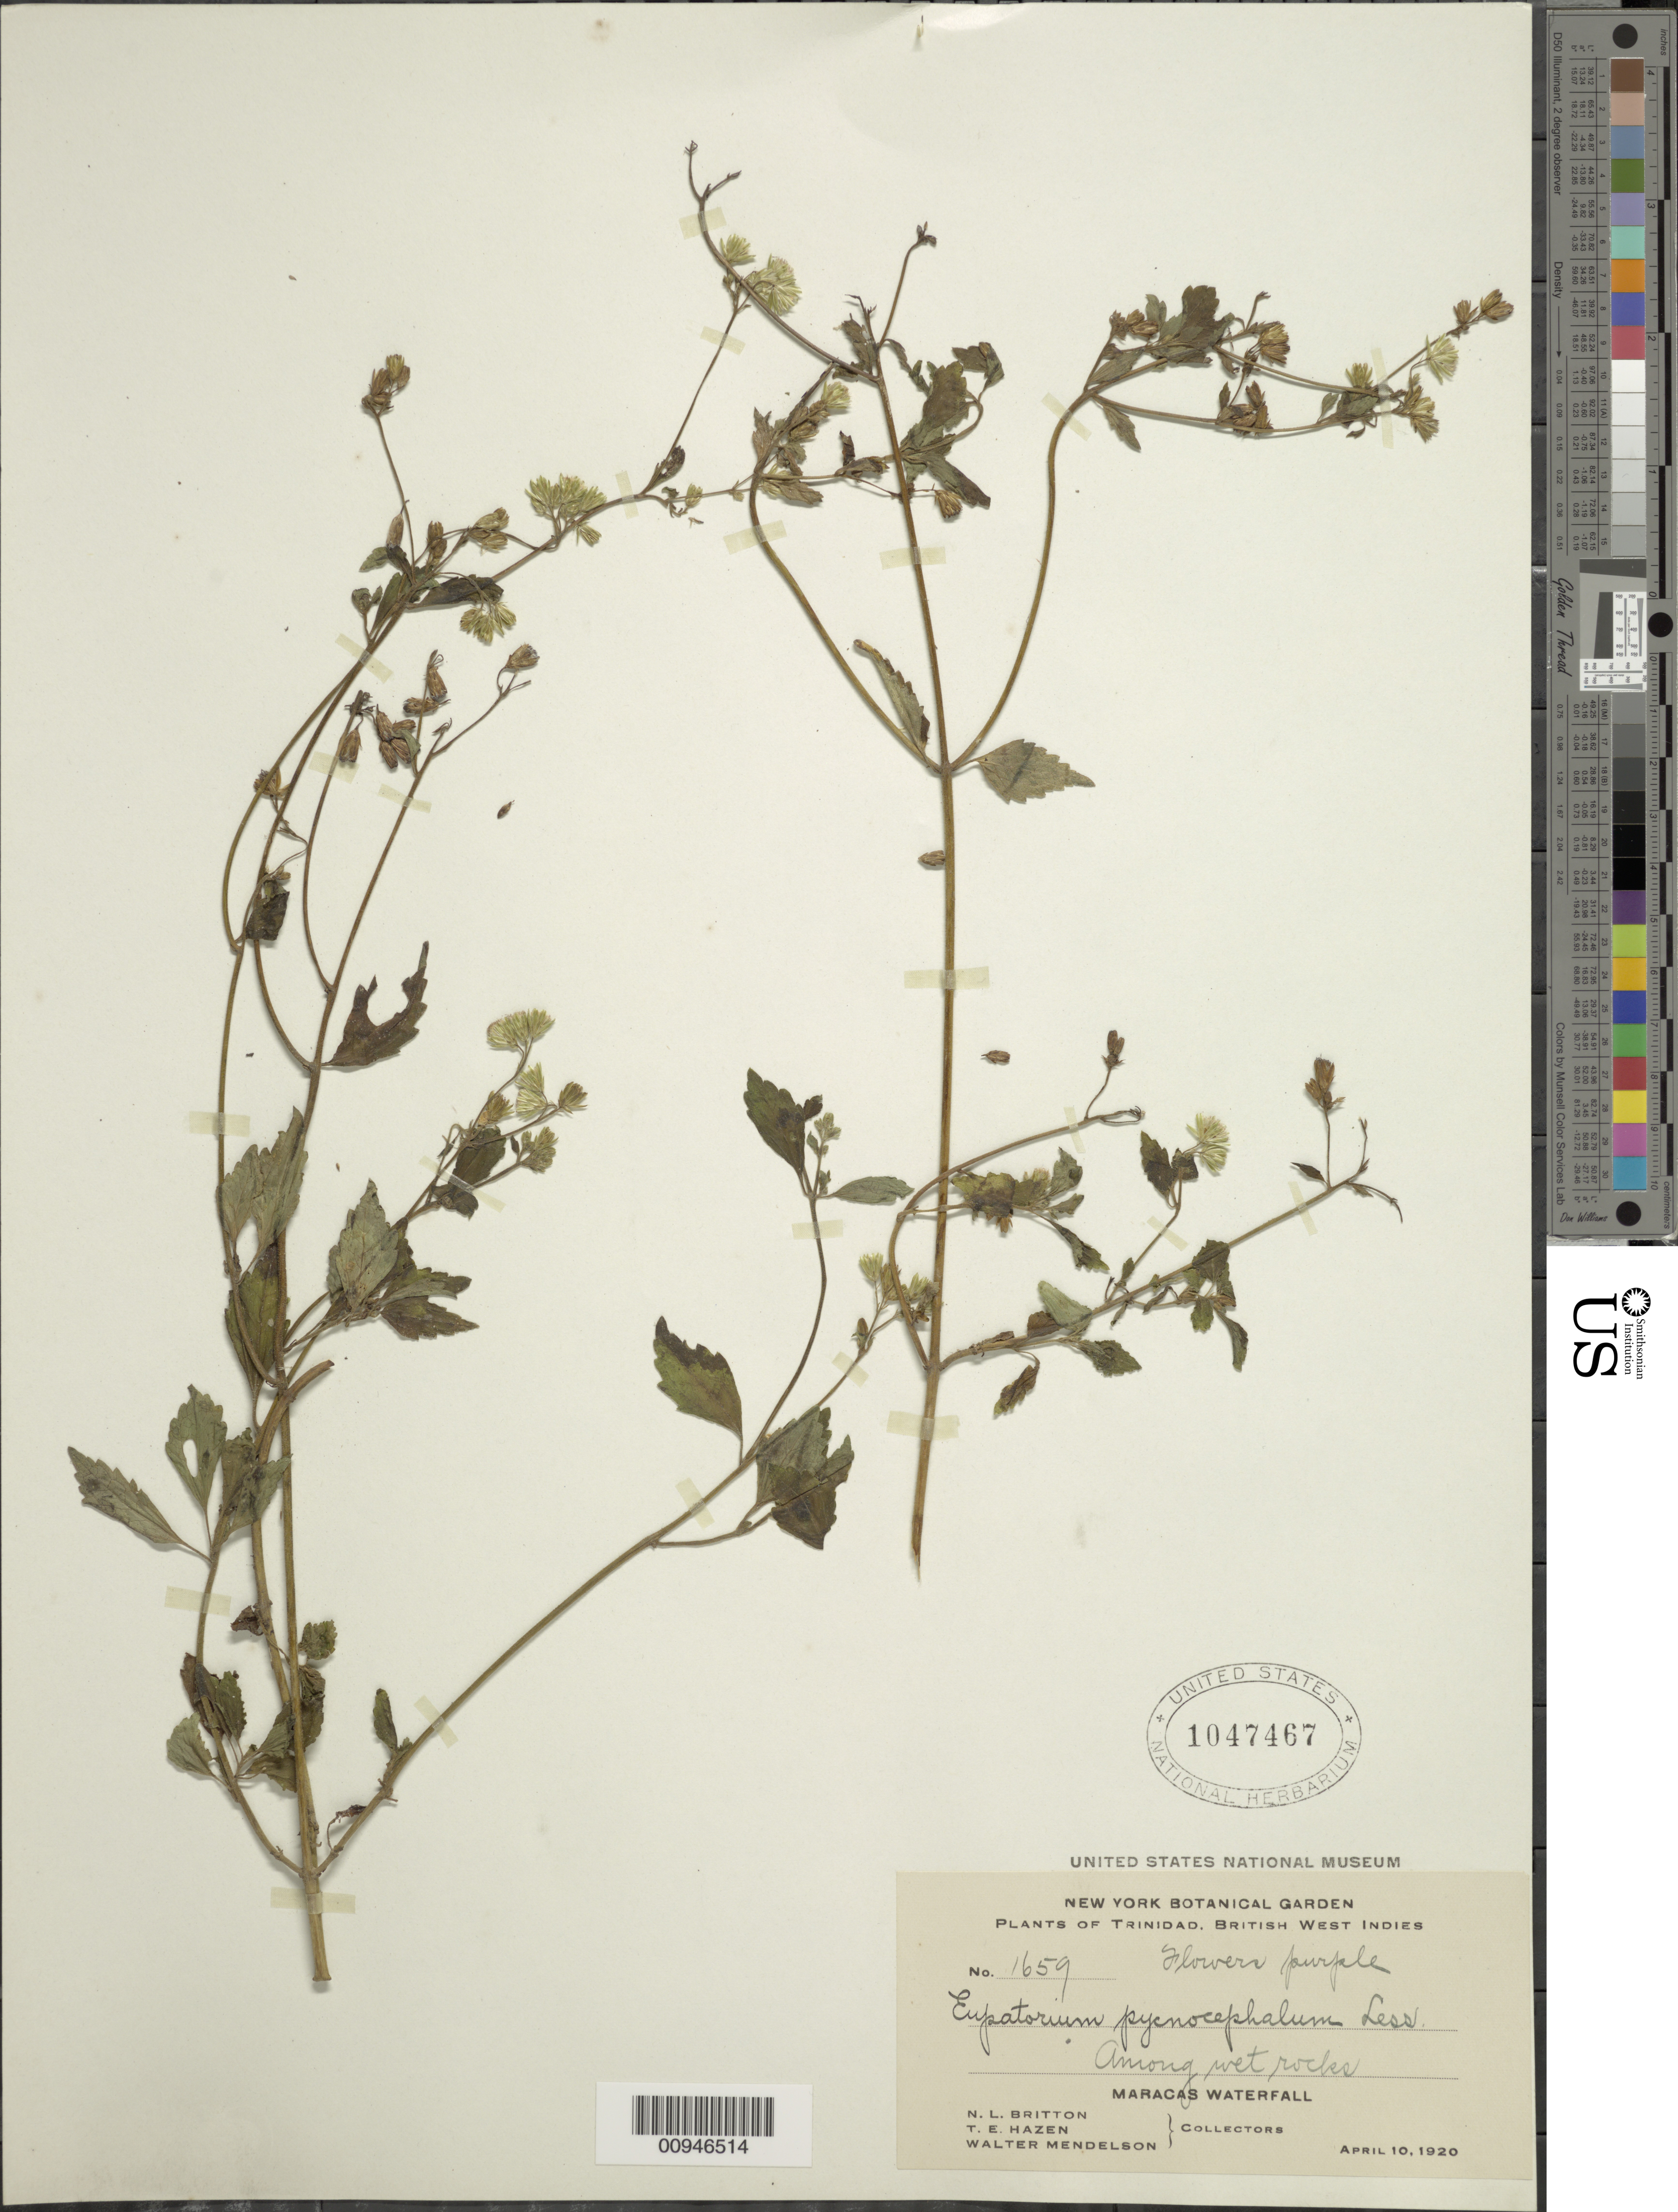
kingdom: Plantae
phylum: Tracheophyta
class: Magnoliopsida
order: Asterales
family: Asteraceae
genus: Fleischmannia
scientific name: Fleischmannia pycnocephala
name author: (Less.) R.M. King & H. Rob.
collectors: N. Britton, T. E. Hazen & W. Mendelson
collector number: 1659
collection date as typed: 10 Apr 1920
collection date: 1920-04-10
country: Trinidad and Tobago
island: Trinidad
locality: Maracas Waterfall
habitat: Among wet rocks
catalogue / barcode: US 1047467